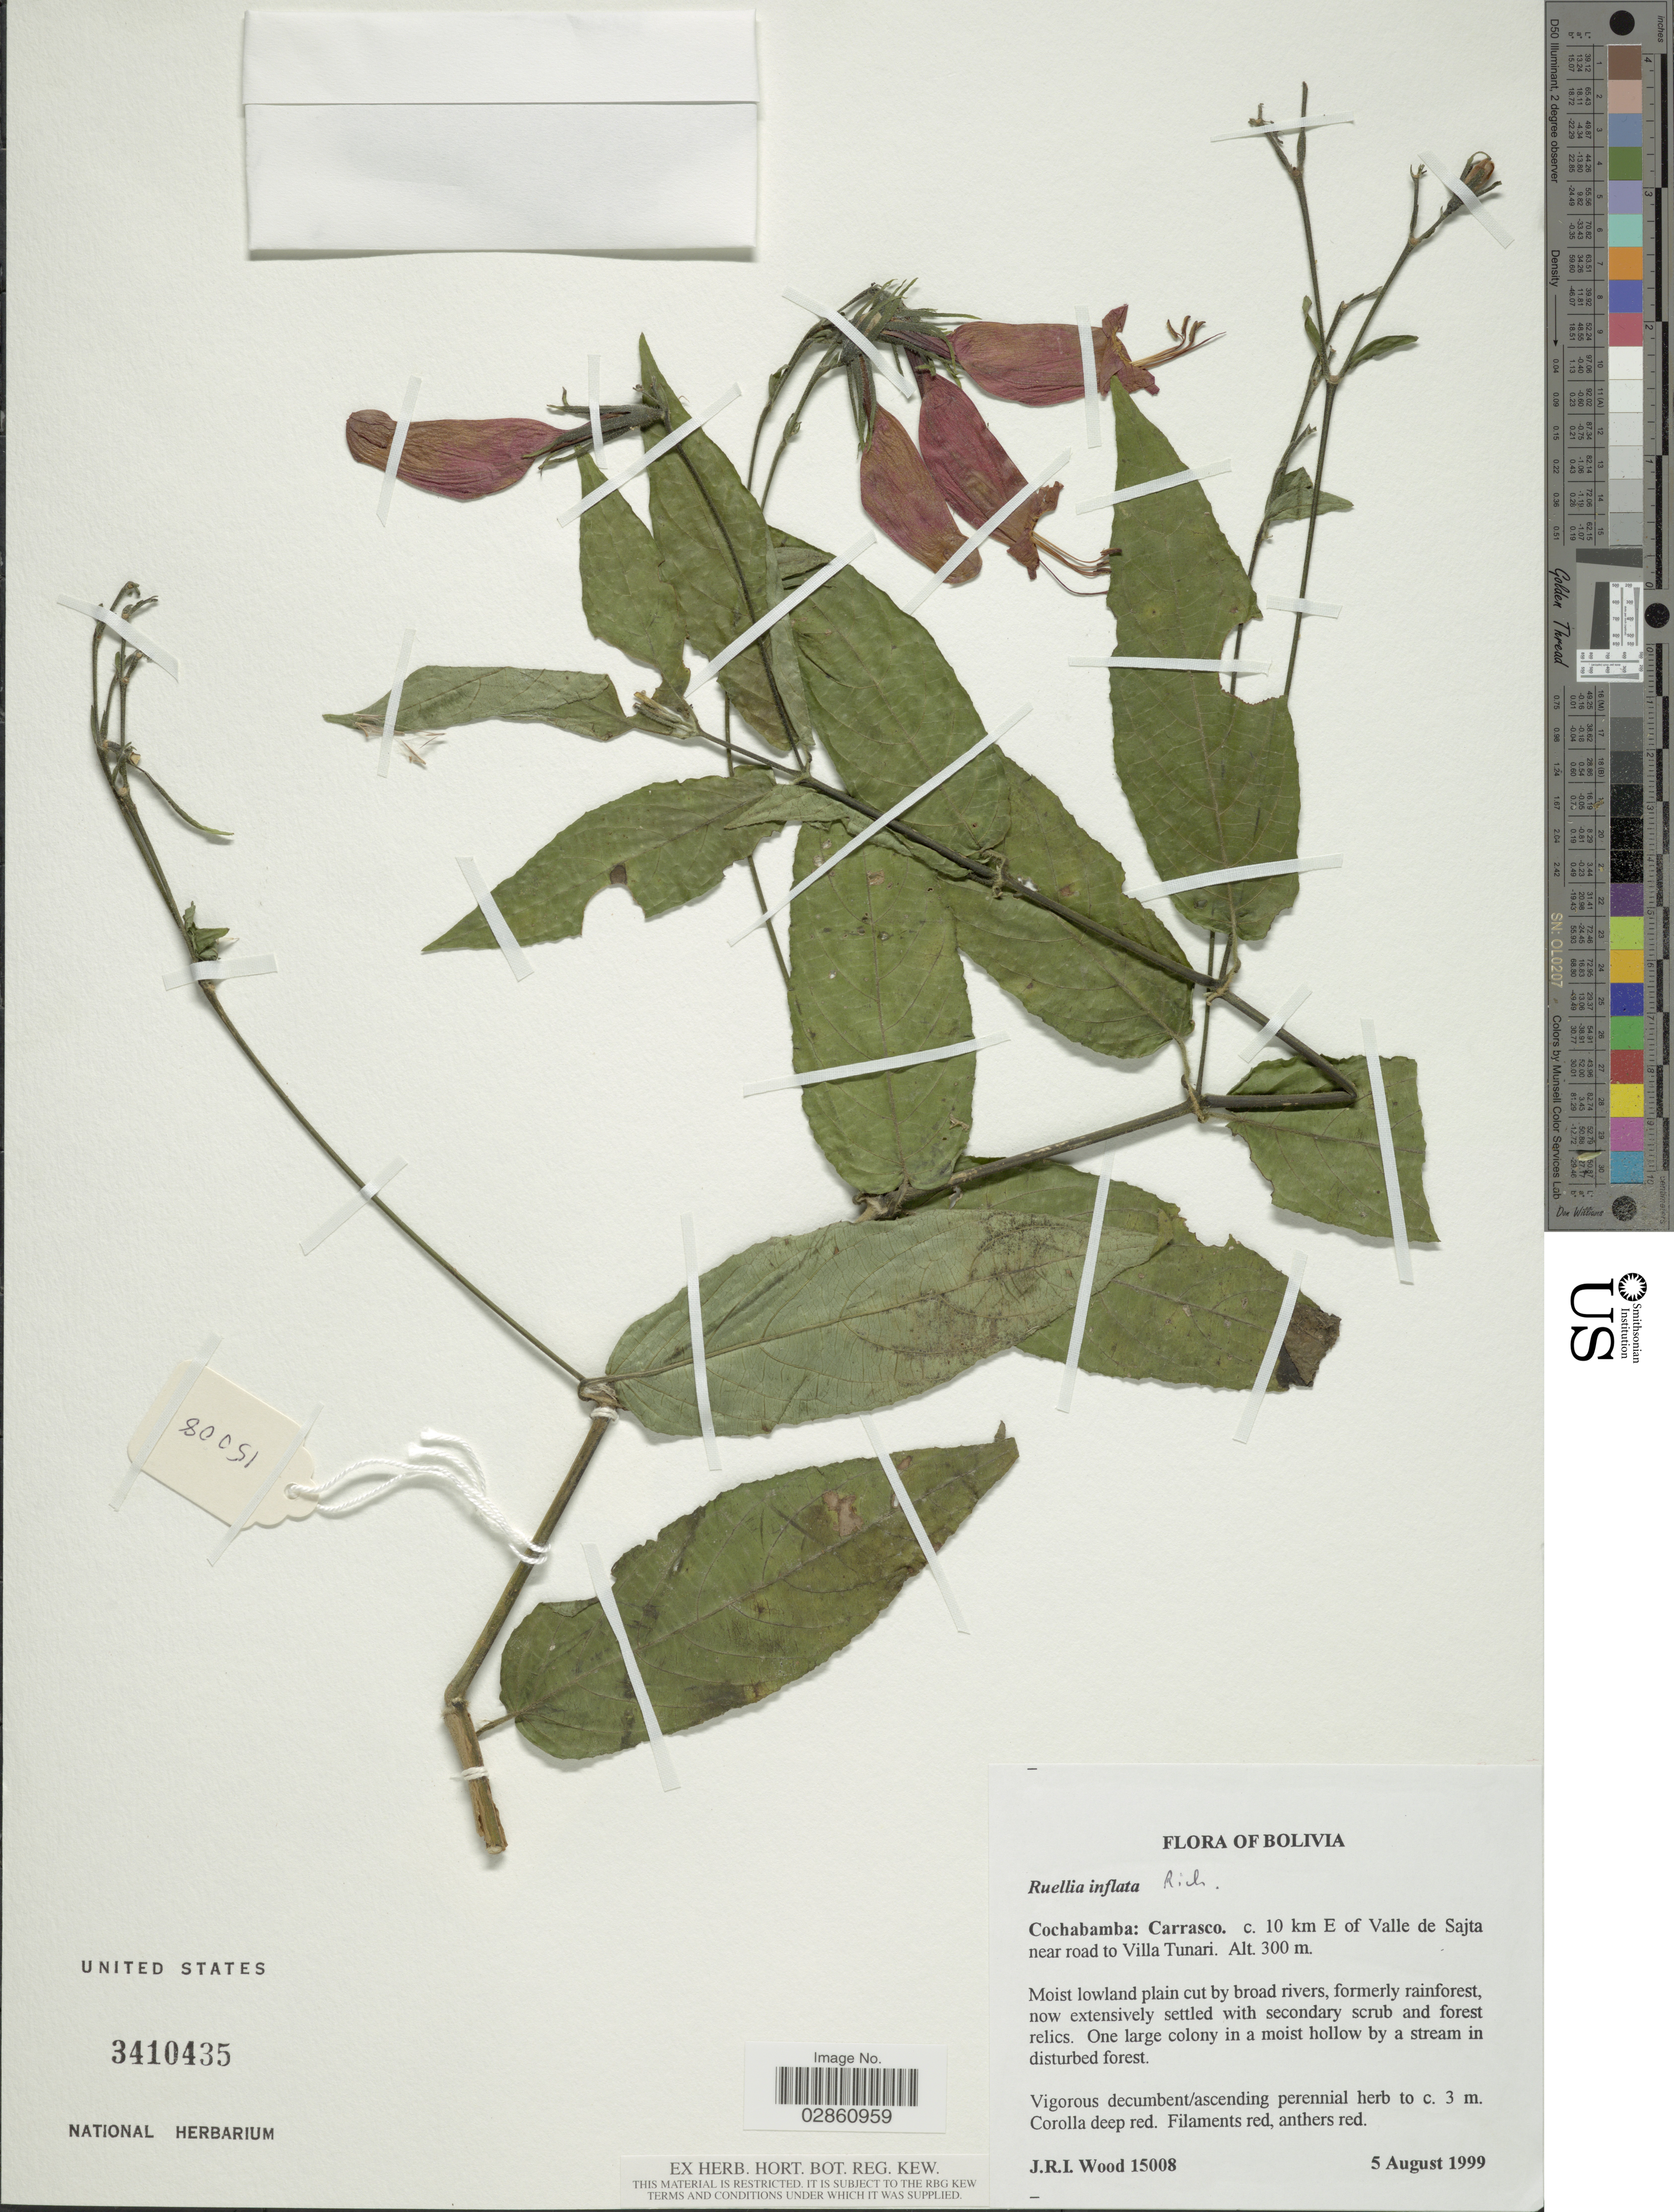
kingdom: Plantae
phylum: Tracheophyta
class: Magnoliopsida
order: Lamiales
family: Acanthaceae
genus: Ruellia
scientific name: Ruellia inflata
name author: Rich.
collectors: J. R. I. Wood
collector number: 15008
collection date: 1999-08-05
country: Bolivia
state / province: Cochabamba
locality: Carrasco. c. 10 km E of Valle de Sajta near road to Villa Tunari.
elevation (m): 300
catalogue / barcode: US 3410435